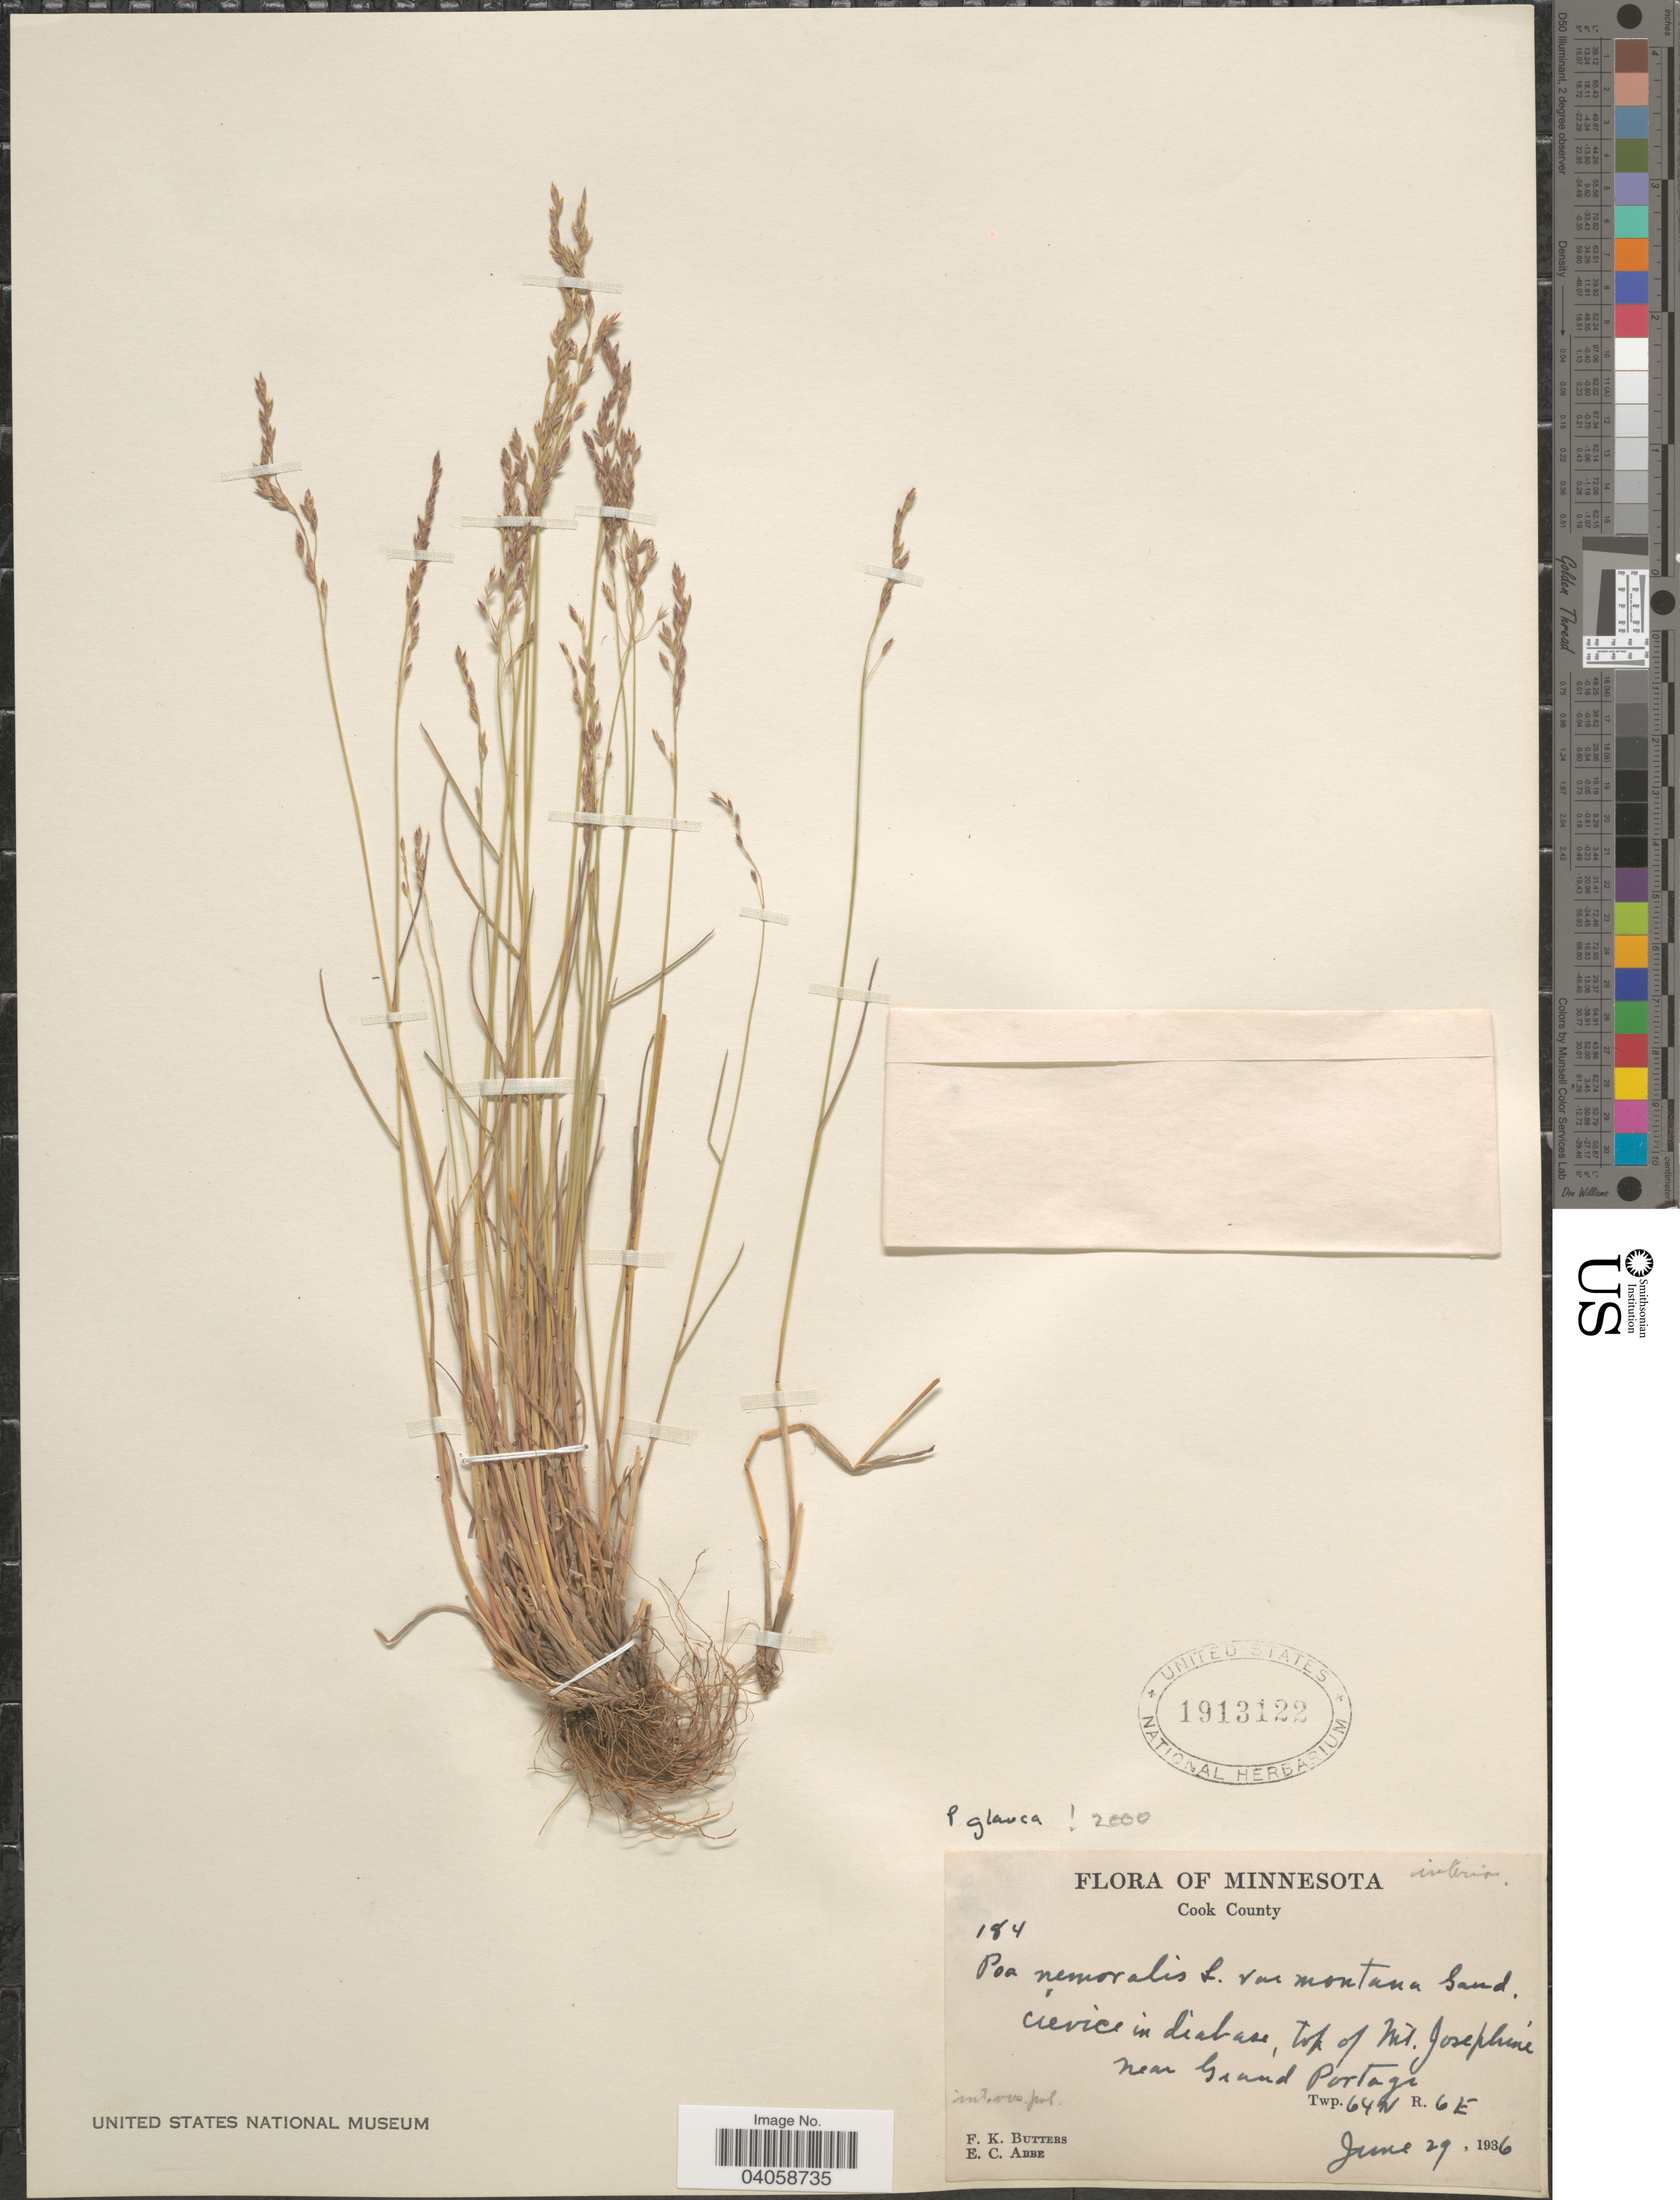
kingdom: Plantae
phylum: Tracheophyta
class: Liliopsida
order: Poales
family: Poaceae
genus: Poa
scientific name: Poa glauca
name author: Vahl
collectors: F. K. Butters & E. C. Abbe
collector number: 184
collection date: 1936-06-29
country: United States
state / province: Minnesota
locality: Cook County. Top of Mt. Josephine near Grand Portage. Twp. 64N R.6E.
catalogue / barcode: US 1913122